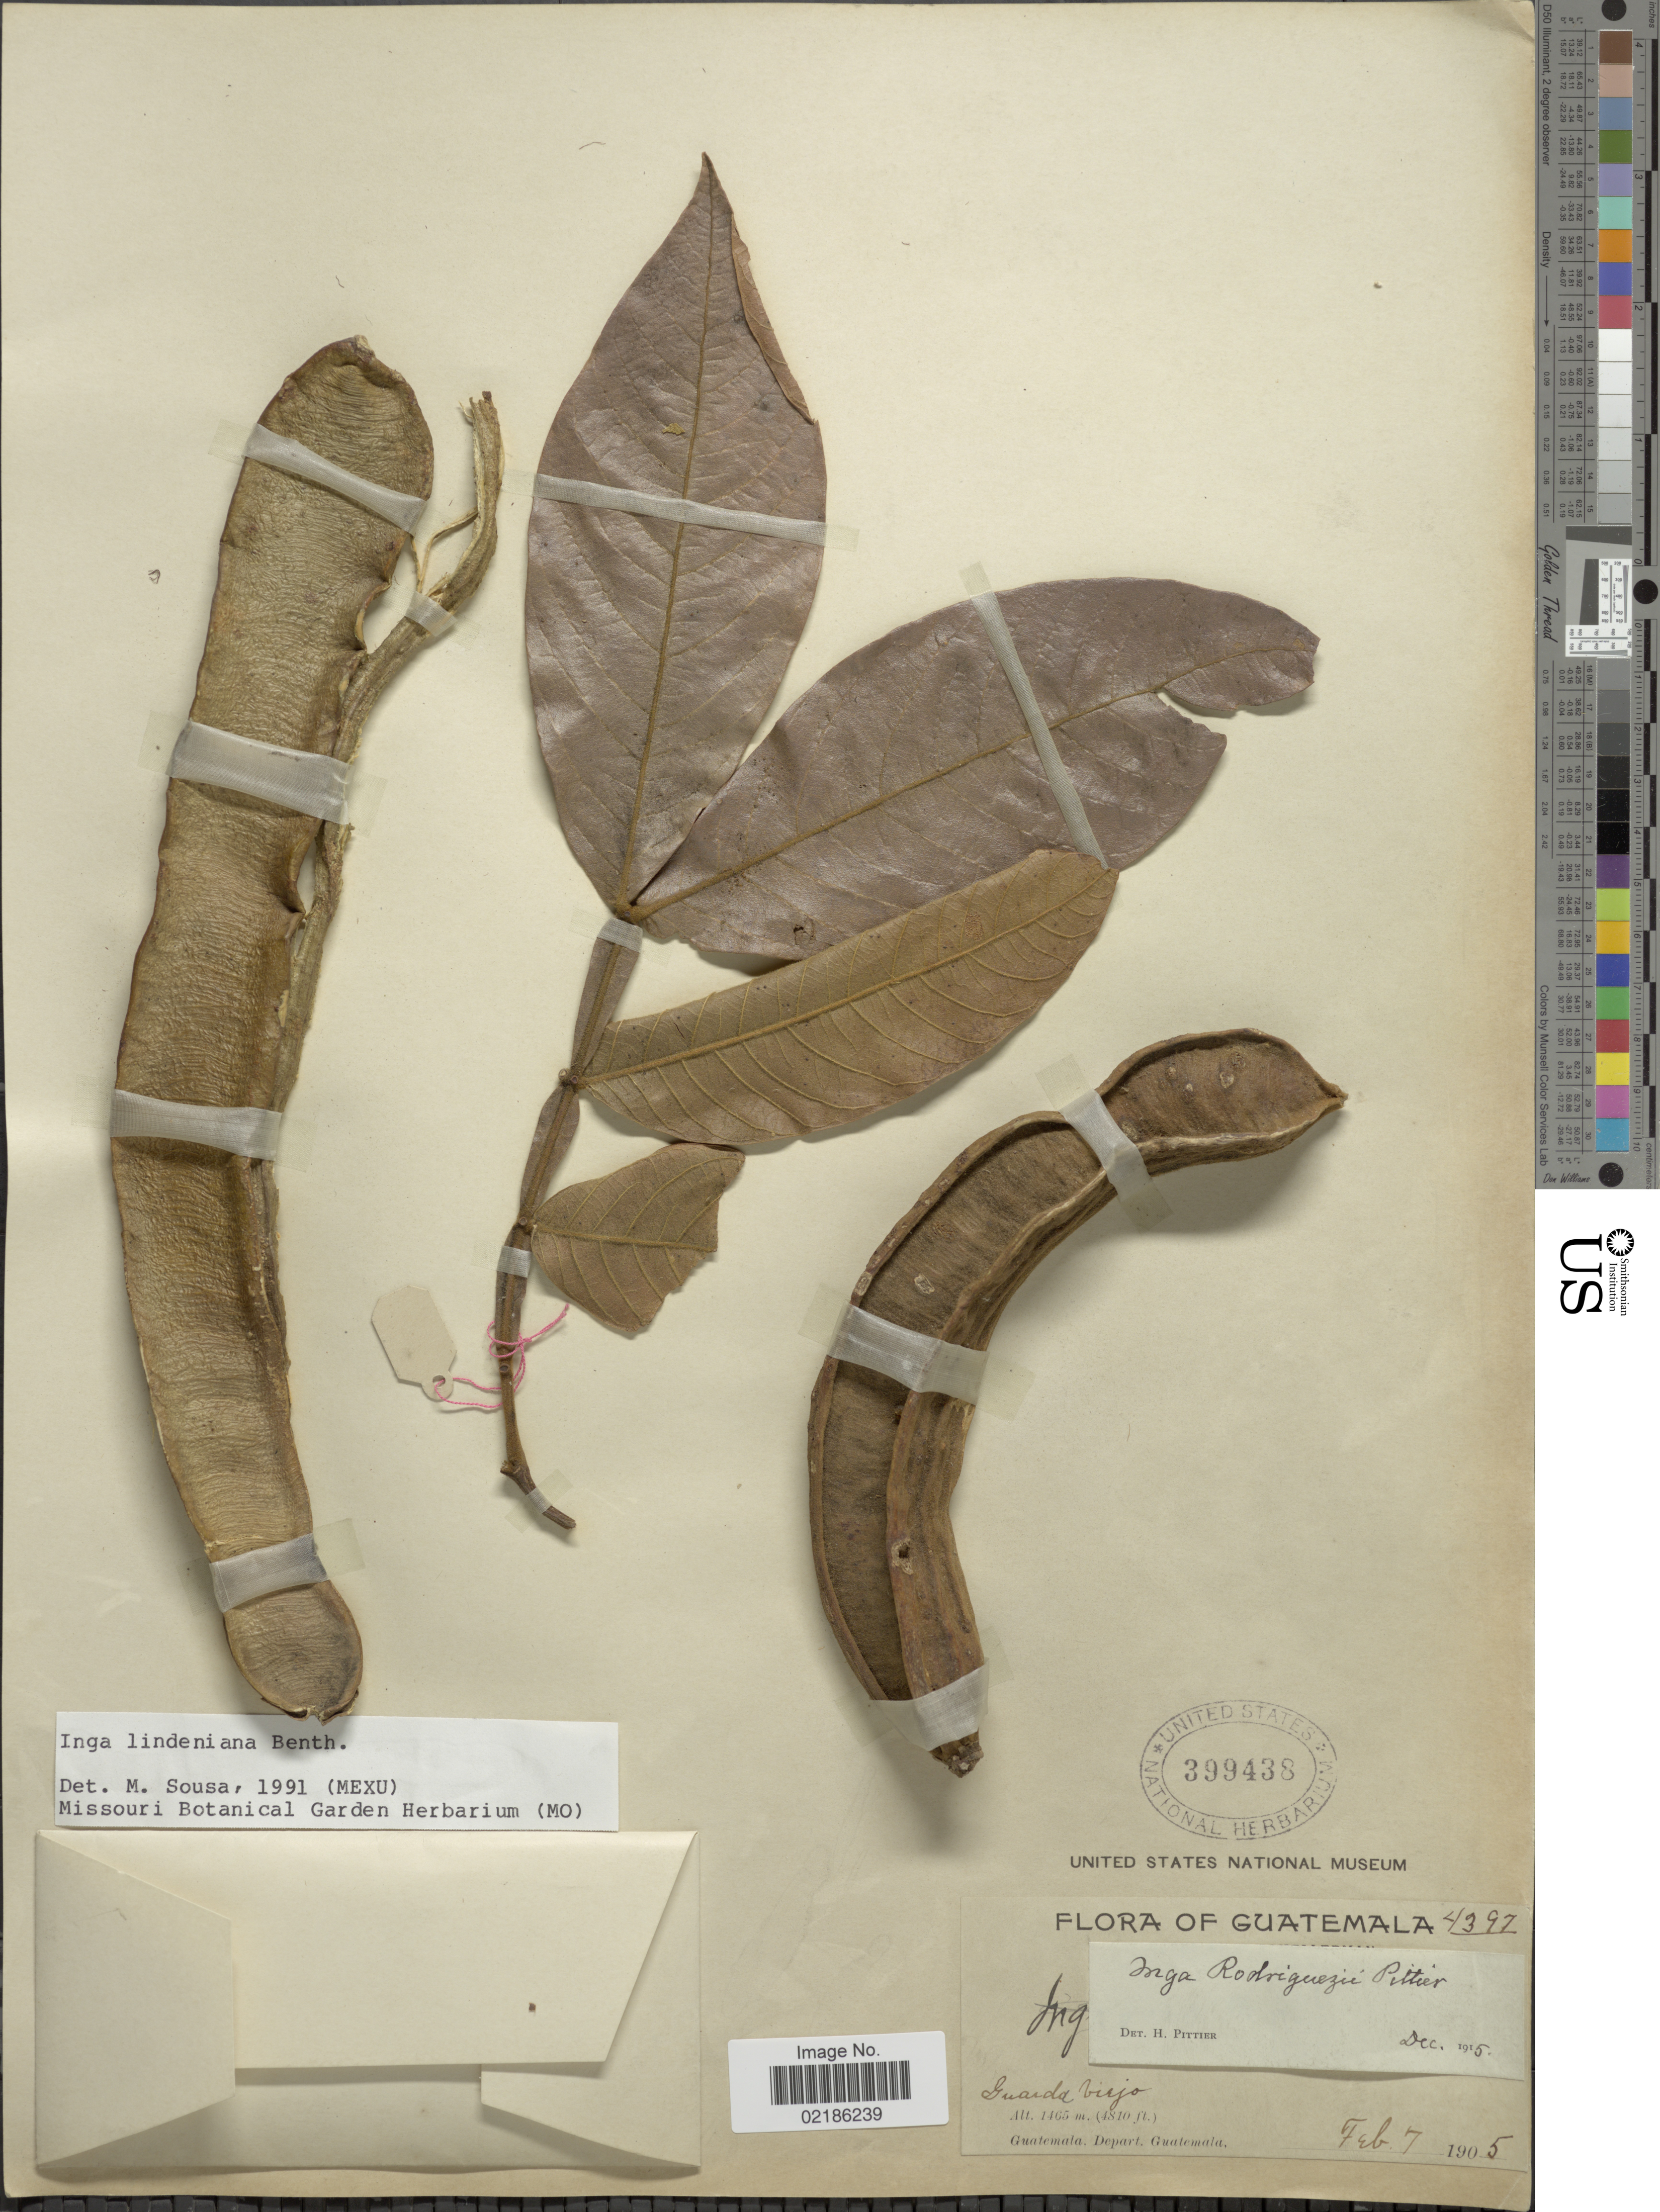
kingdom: Plantae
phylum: Tracheophyta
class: Magnoliopsida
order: Fabales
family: Fabaceae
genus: Inga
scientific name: Inga lindeniana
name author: Benth.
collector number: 4397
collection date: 1905-02-07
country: Guatemala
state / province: Guatemala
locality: Guarda Viejo, Depart. Guatemala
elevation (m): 1465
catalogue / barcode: US 399438